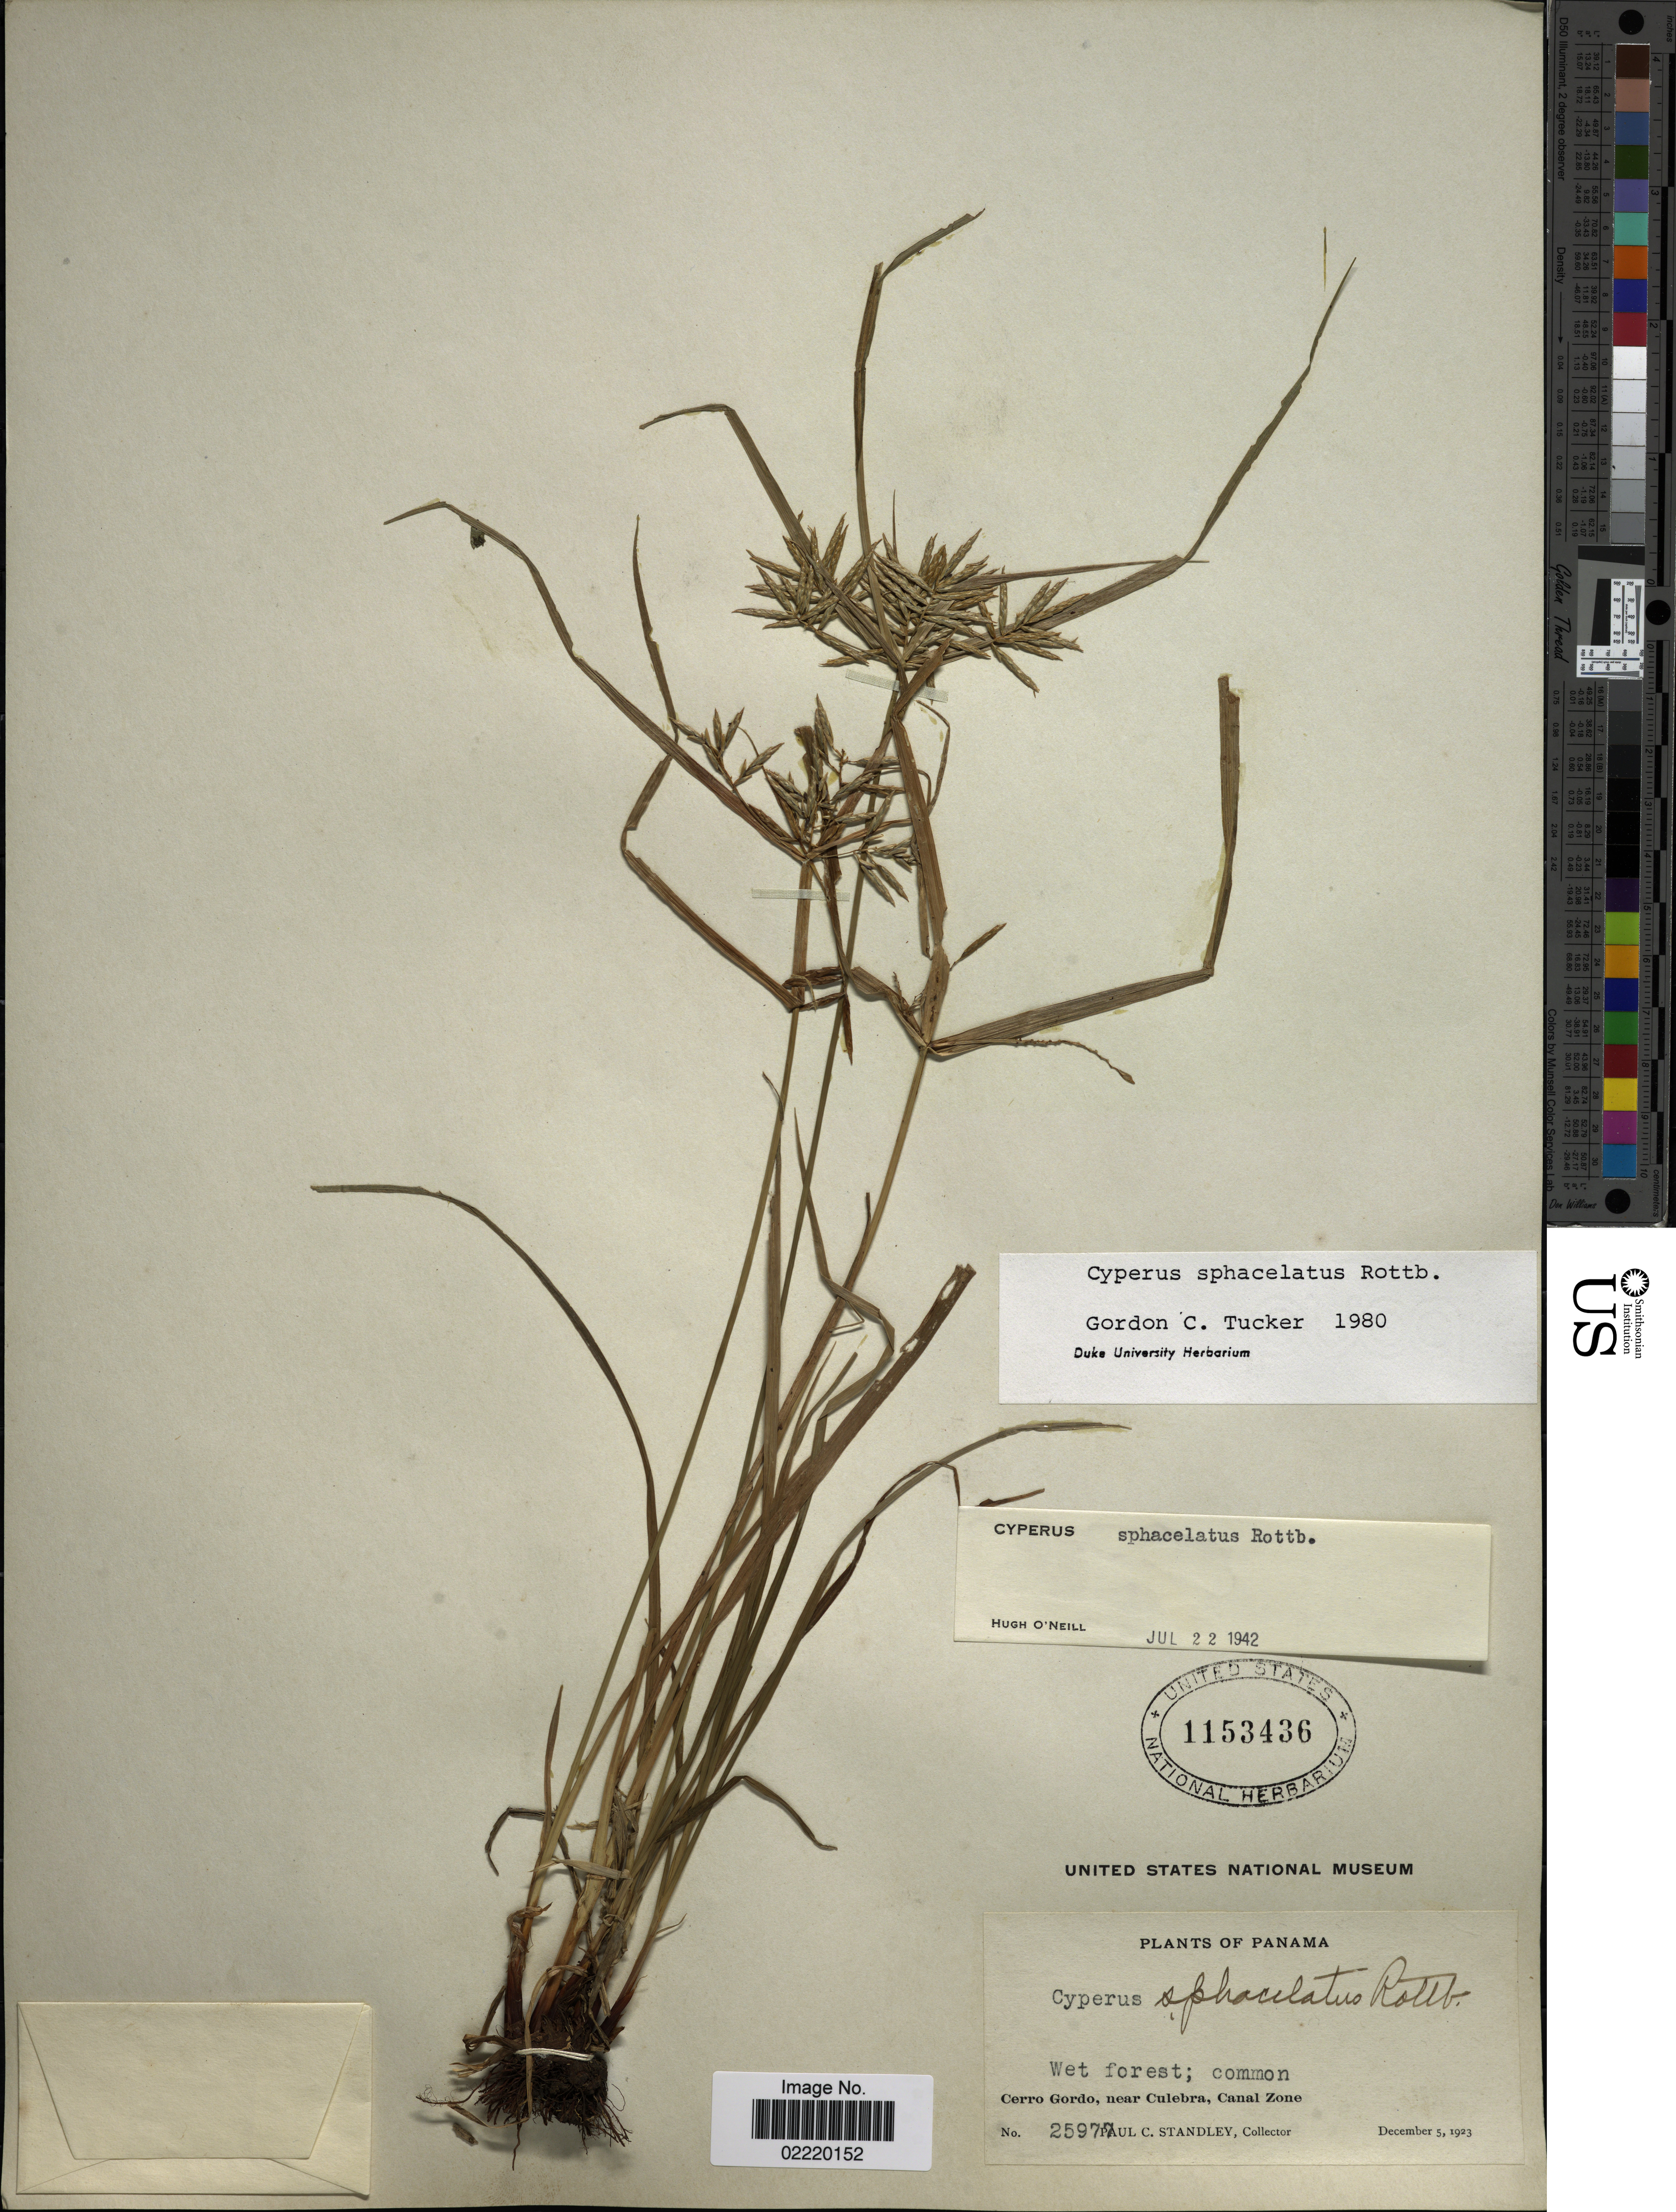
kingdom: Plantae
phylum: Tracheophyta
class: Liliopsida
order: Poales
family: Cyperaceae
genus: Cyperus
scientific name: Cyperus sphacelatus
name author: Rottb.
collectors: P. C. Standley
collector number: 25977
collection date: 1923-12-05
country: Panama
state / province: Colón / Panamá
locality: Wet forest, Cerro Gordo, near Culebra, Canal Zone.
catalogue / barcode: US 1153436